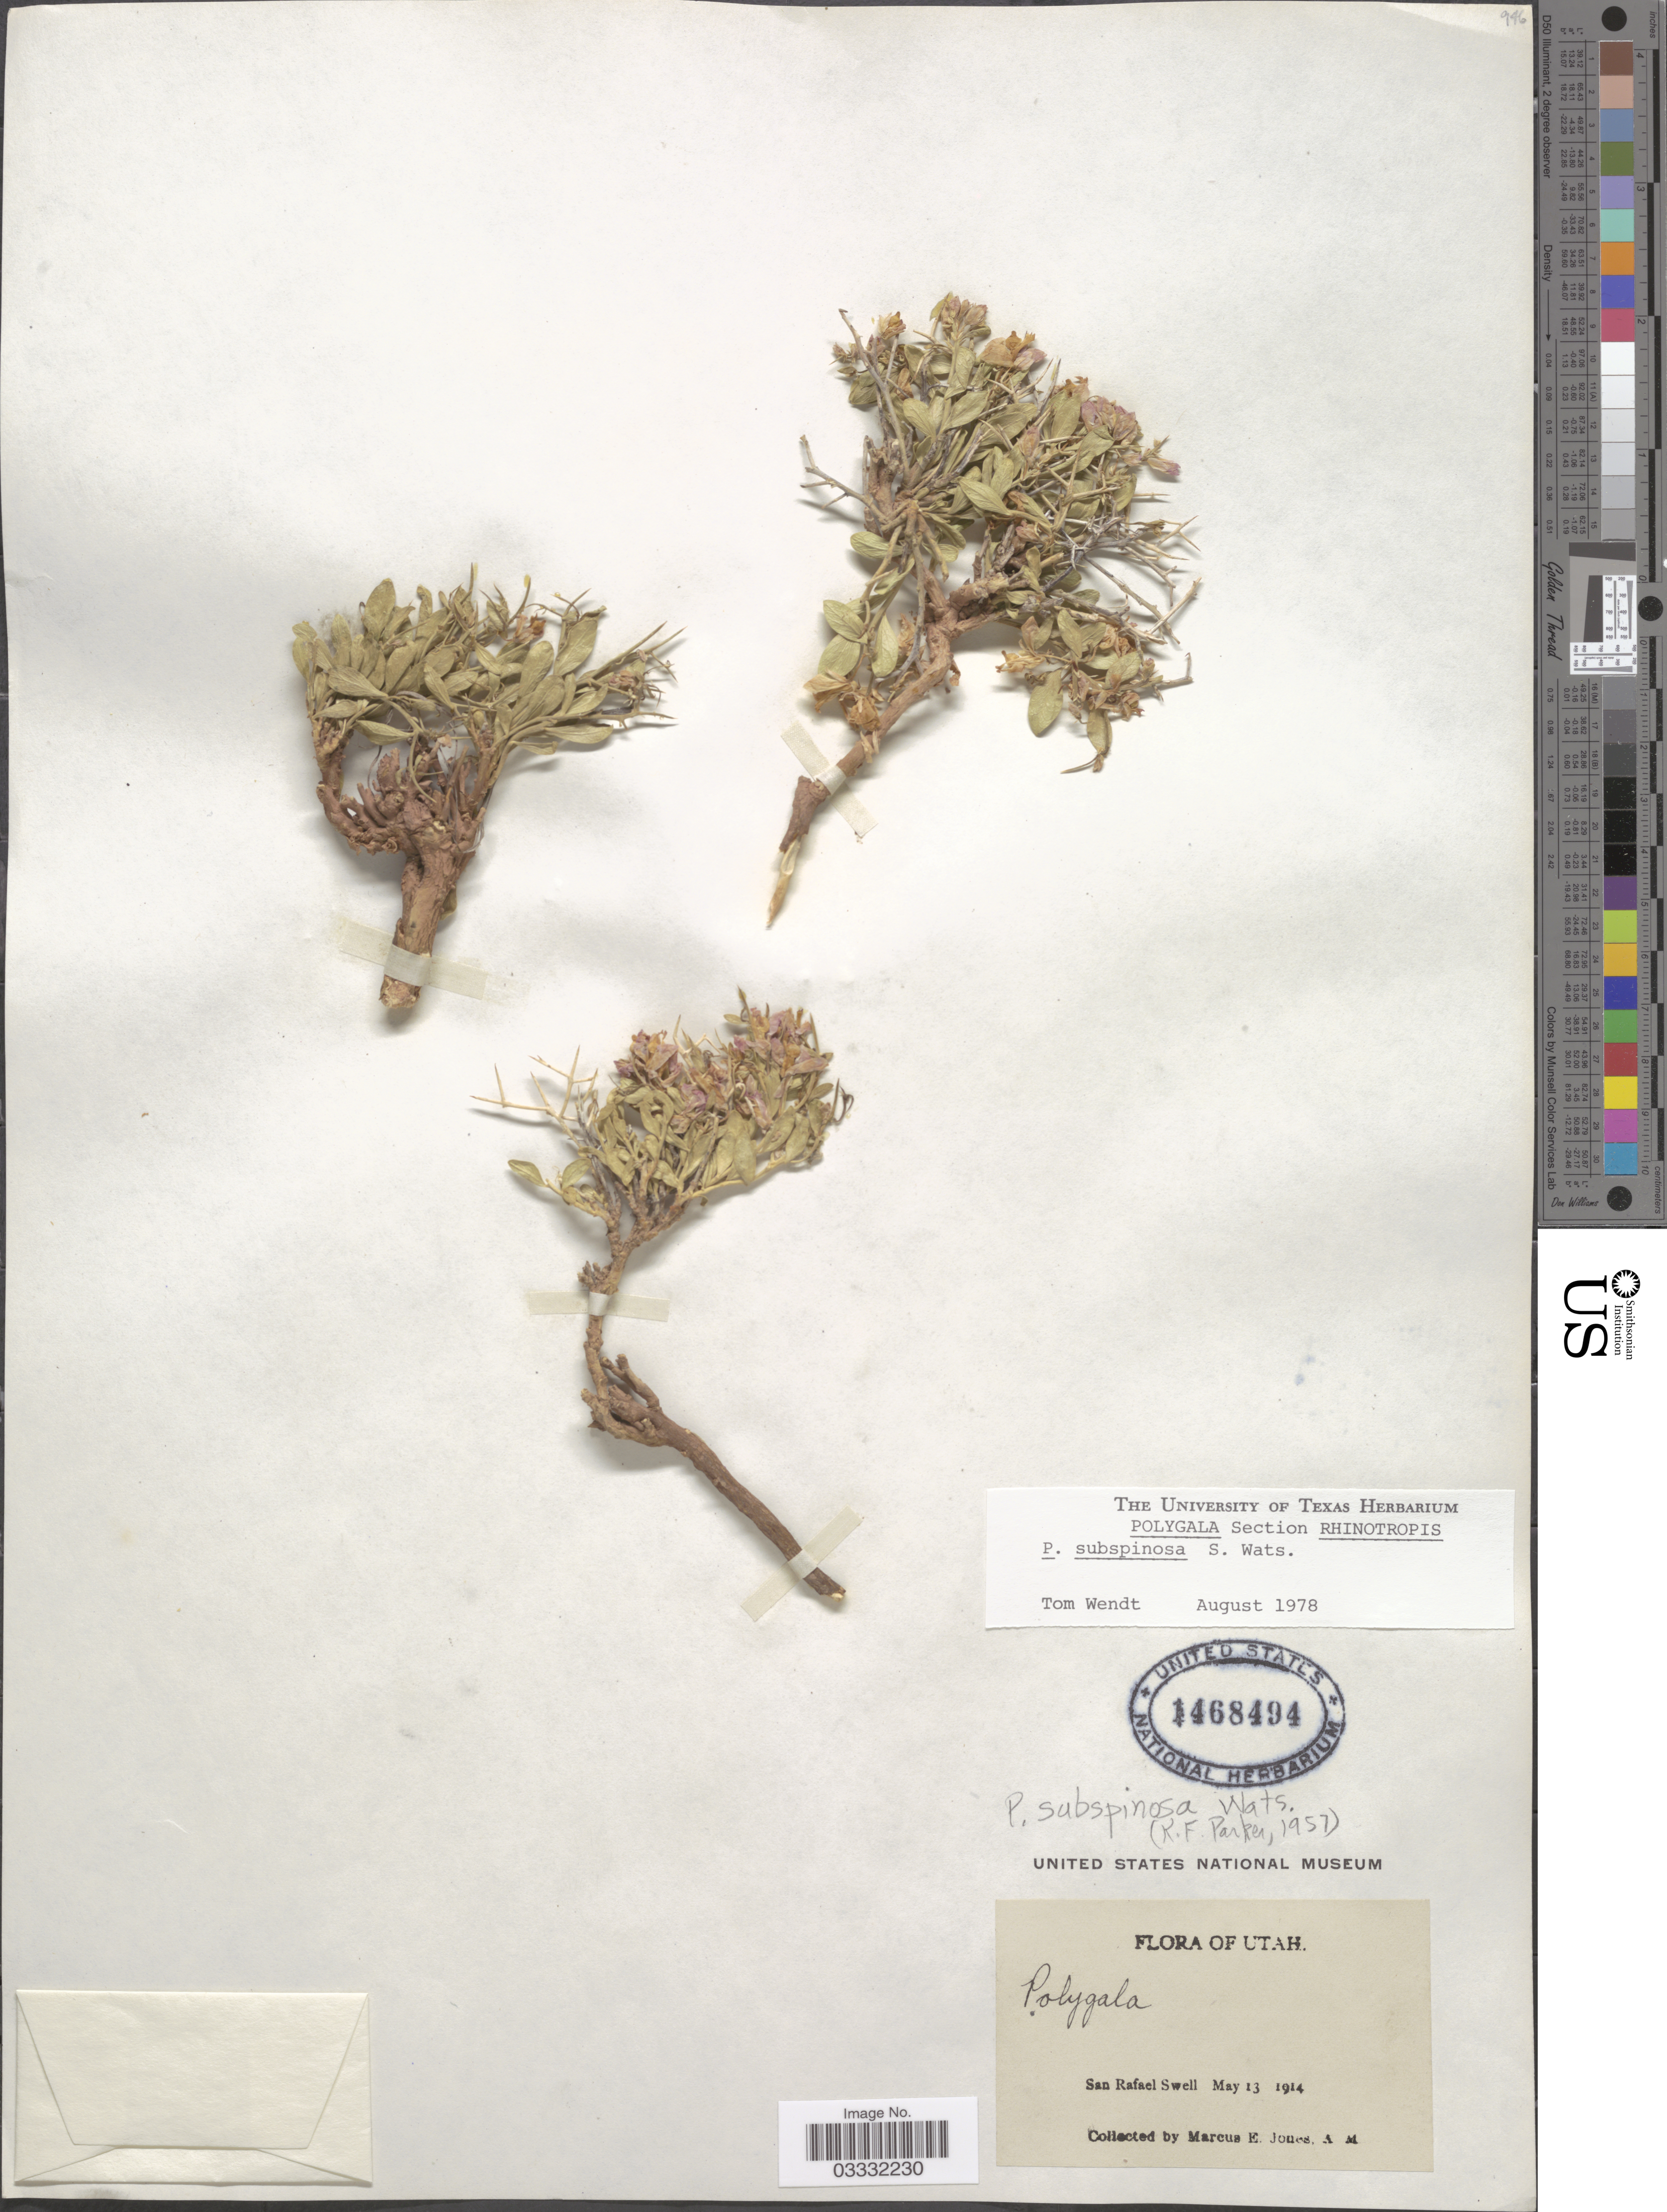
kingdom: Plantae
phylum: Tracheophyta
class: Magnoliopsida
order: Fabales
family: Polygalaceae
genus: Rhinotropis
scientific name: Rhinotropis subspinosa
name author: (S. Watson) J.R. Abbott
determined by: Strong, Mark T., (BOT), Smithsonian Institution - National Museum of Natural History (UNITED STATES)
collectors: M. E. Jones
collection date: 1914-05-13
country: United States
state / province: Utah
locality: San Rafael Swell.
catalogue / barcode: US 1468494